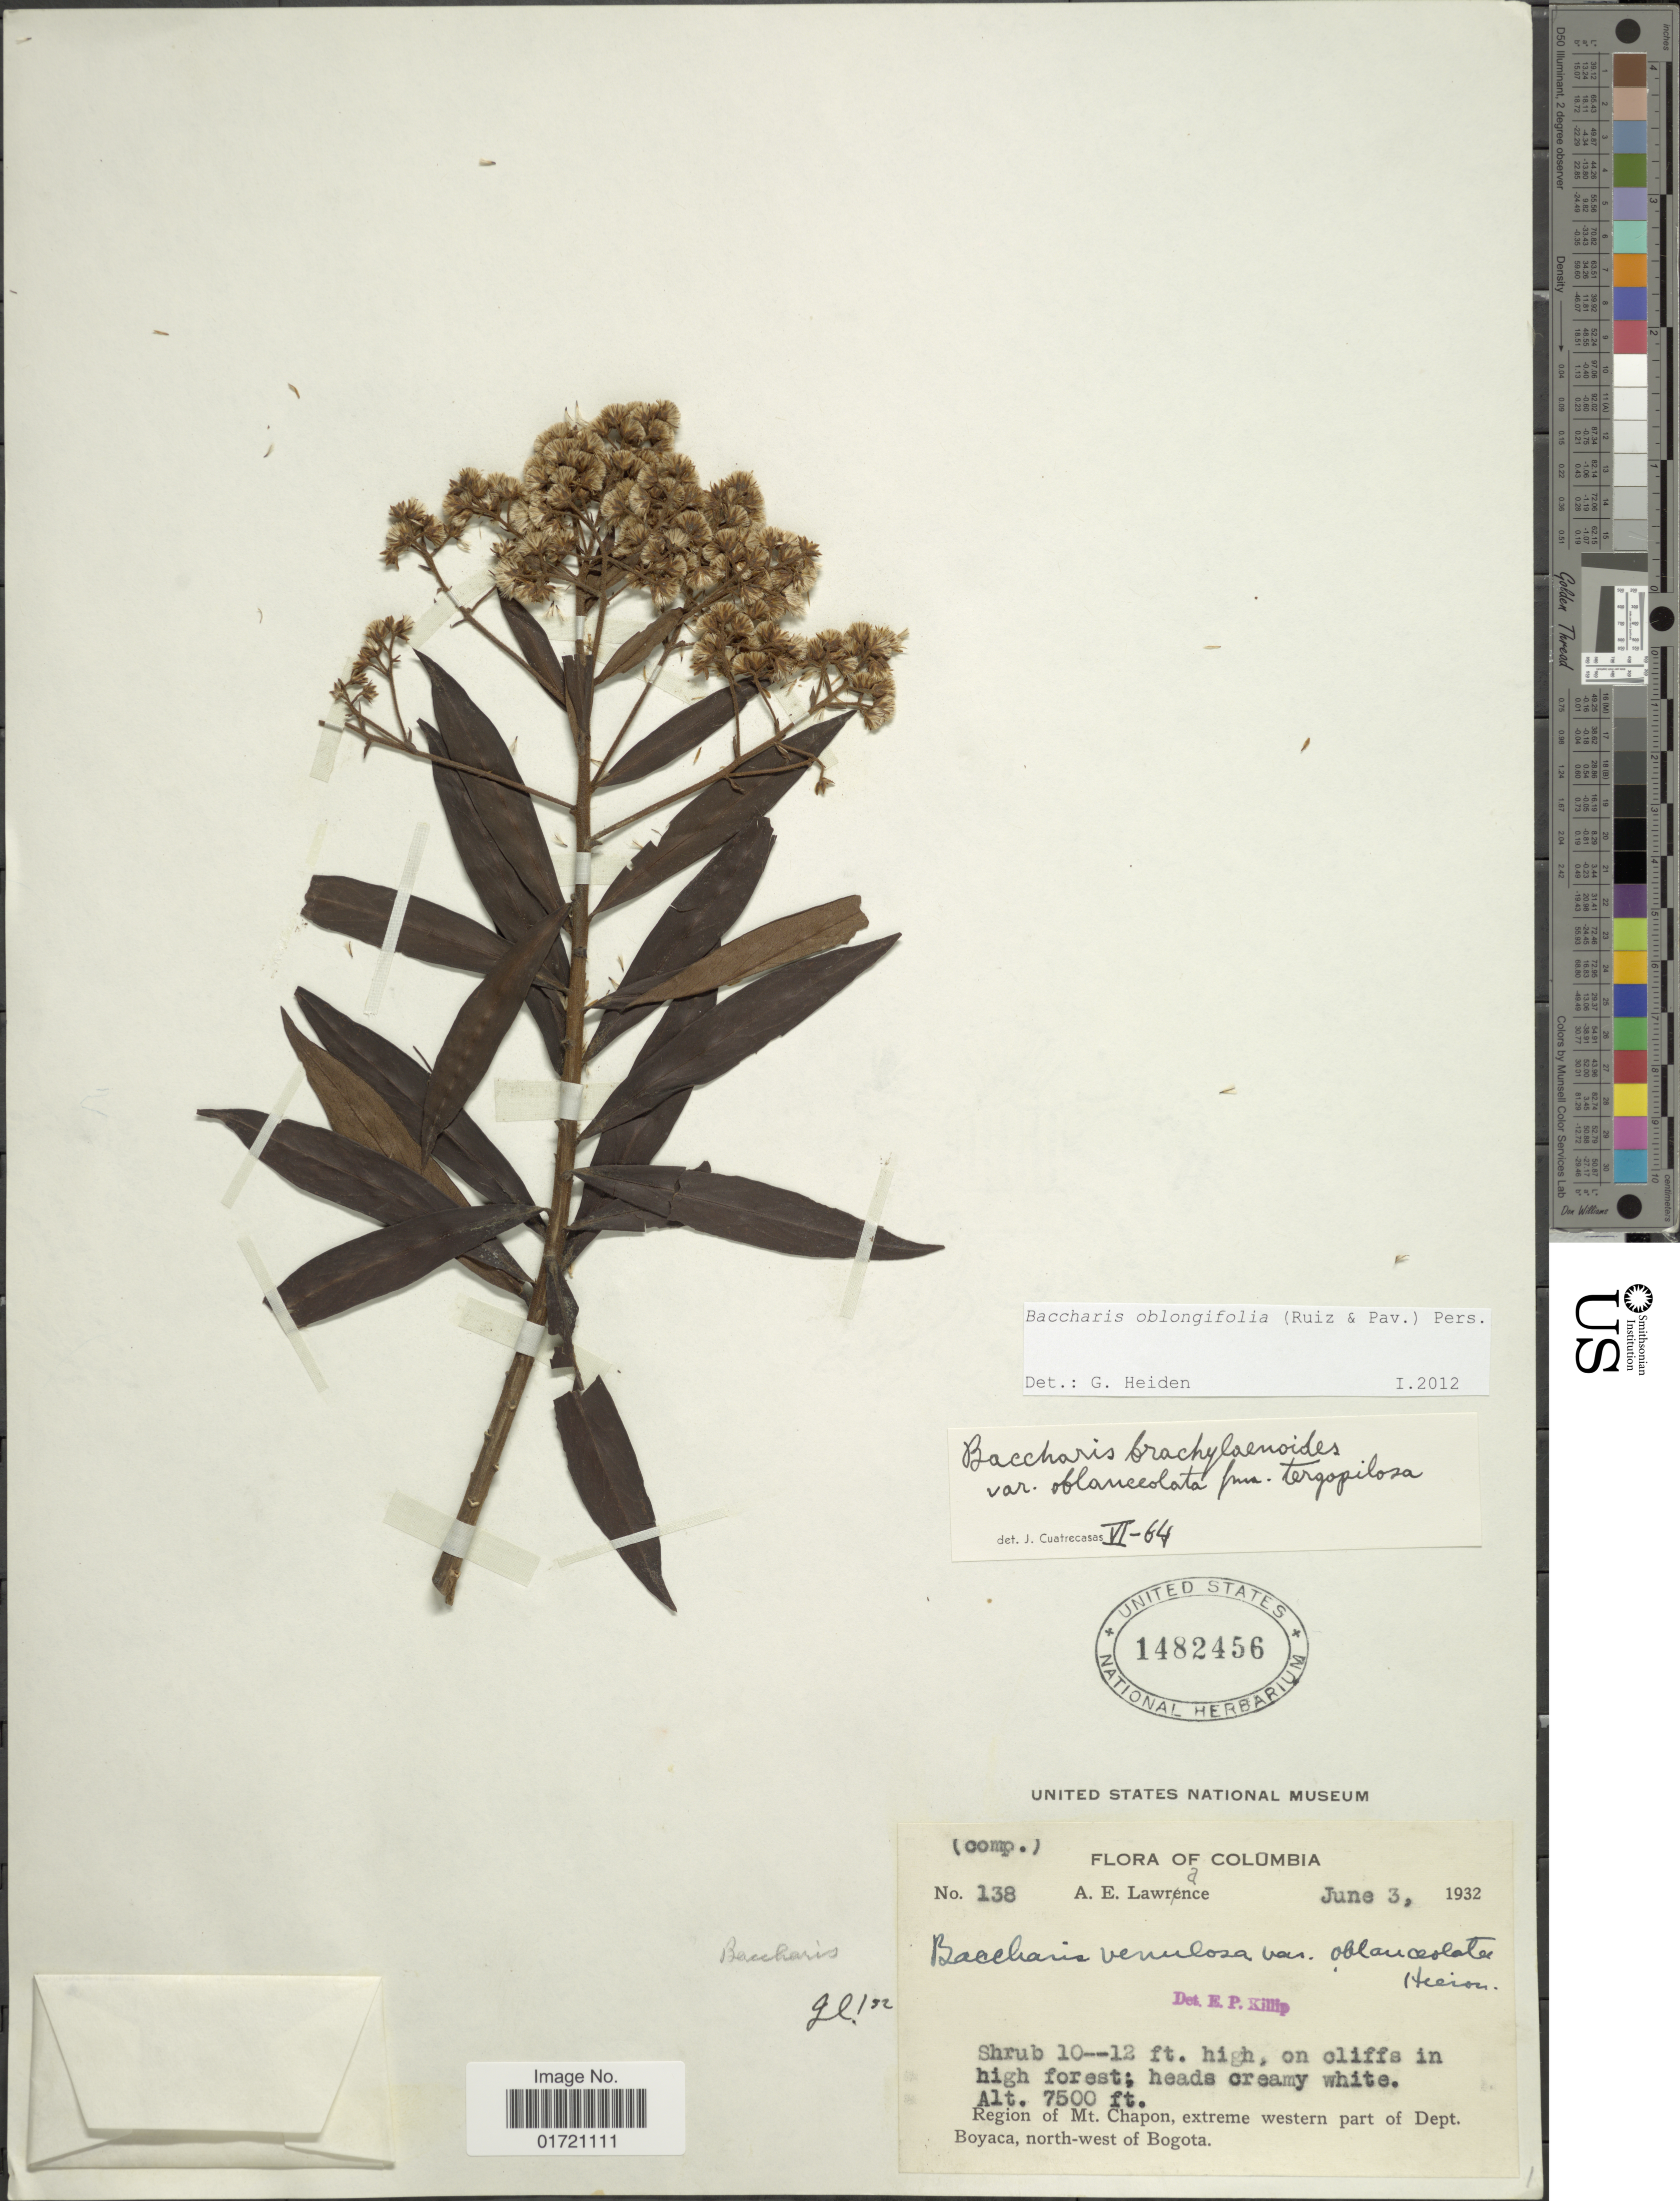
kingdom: Plantae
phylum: Tracheophyta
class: Magnoliopsida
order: Asterales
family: Asteraceae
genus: Baccharis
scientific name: Baccharis oblongifolia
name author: (Ruiz & Pav.) Pers.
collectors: A. Lawrance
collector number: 138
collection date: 1932-06-03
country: Colombia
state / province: Bogota D.C.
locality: Region mof Mt. Chapon, extreme western part of Dept. Boyaca, north-west of Bogota.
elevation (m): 2286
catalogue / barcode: US 1482456